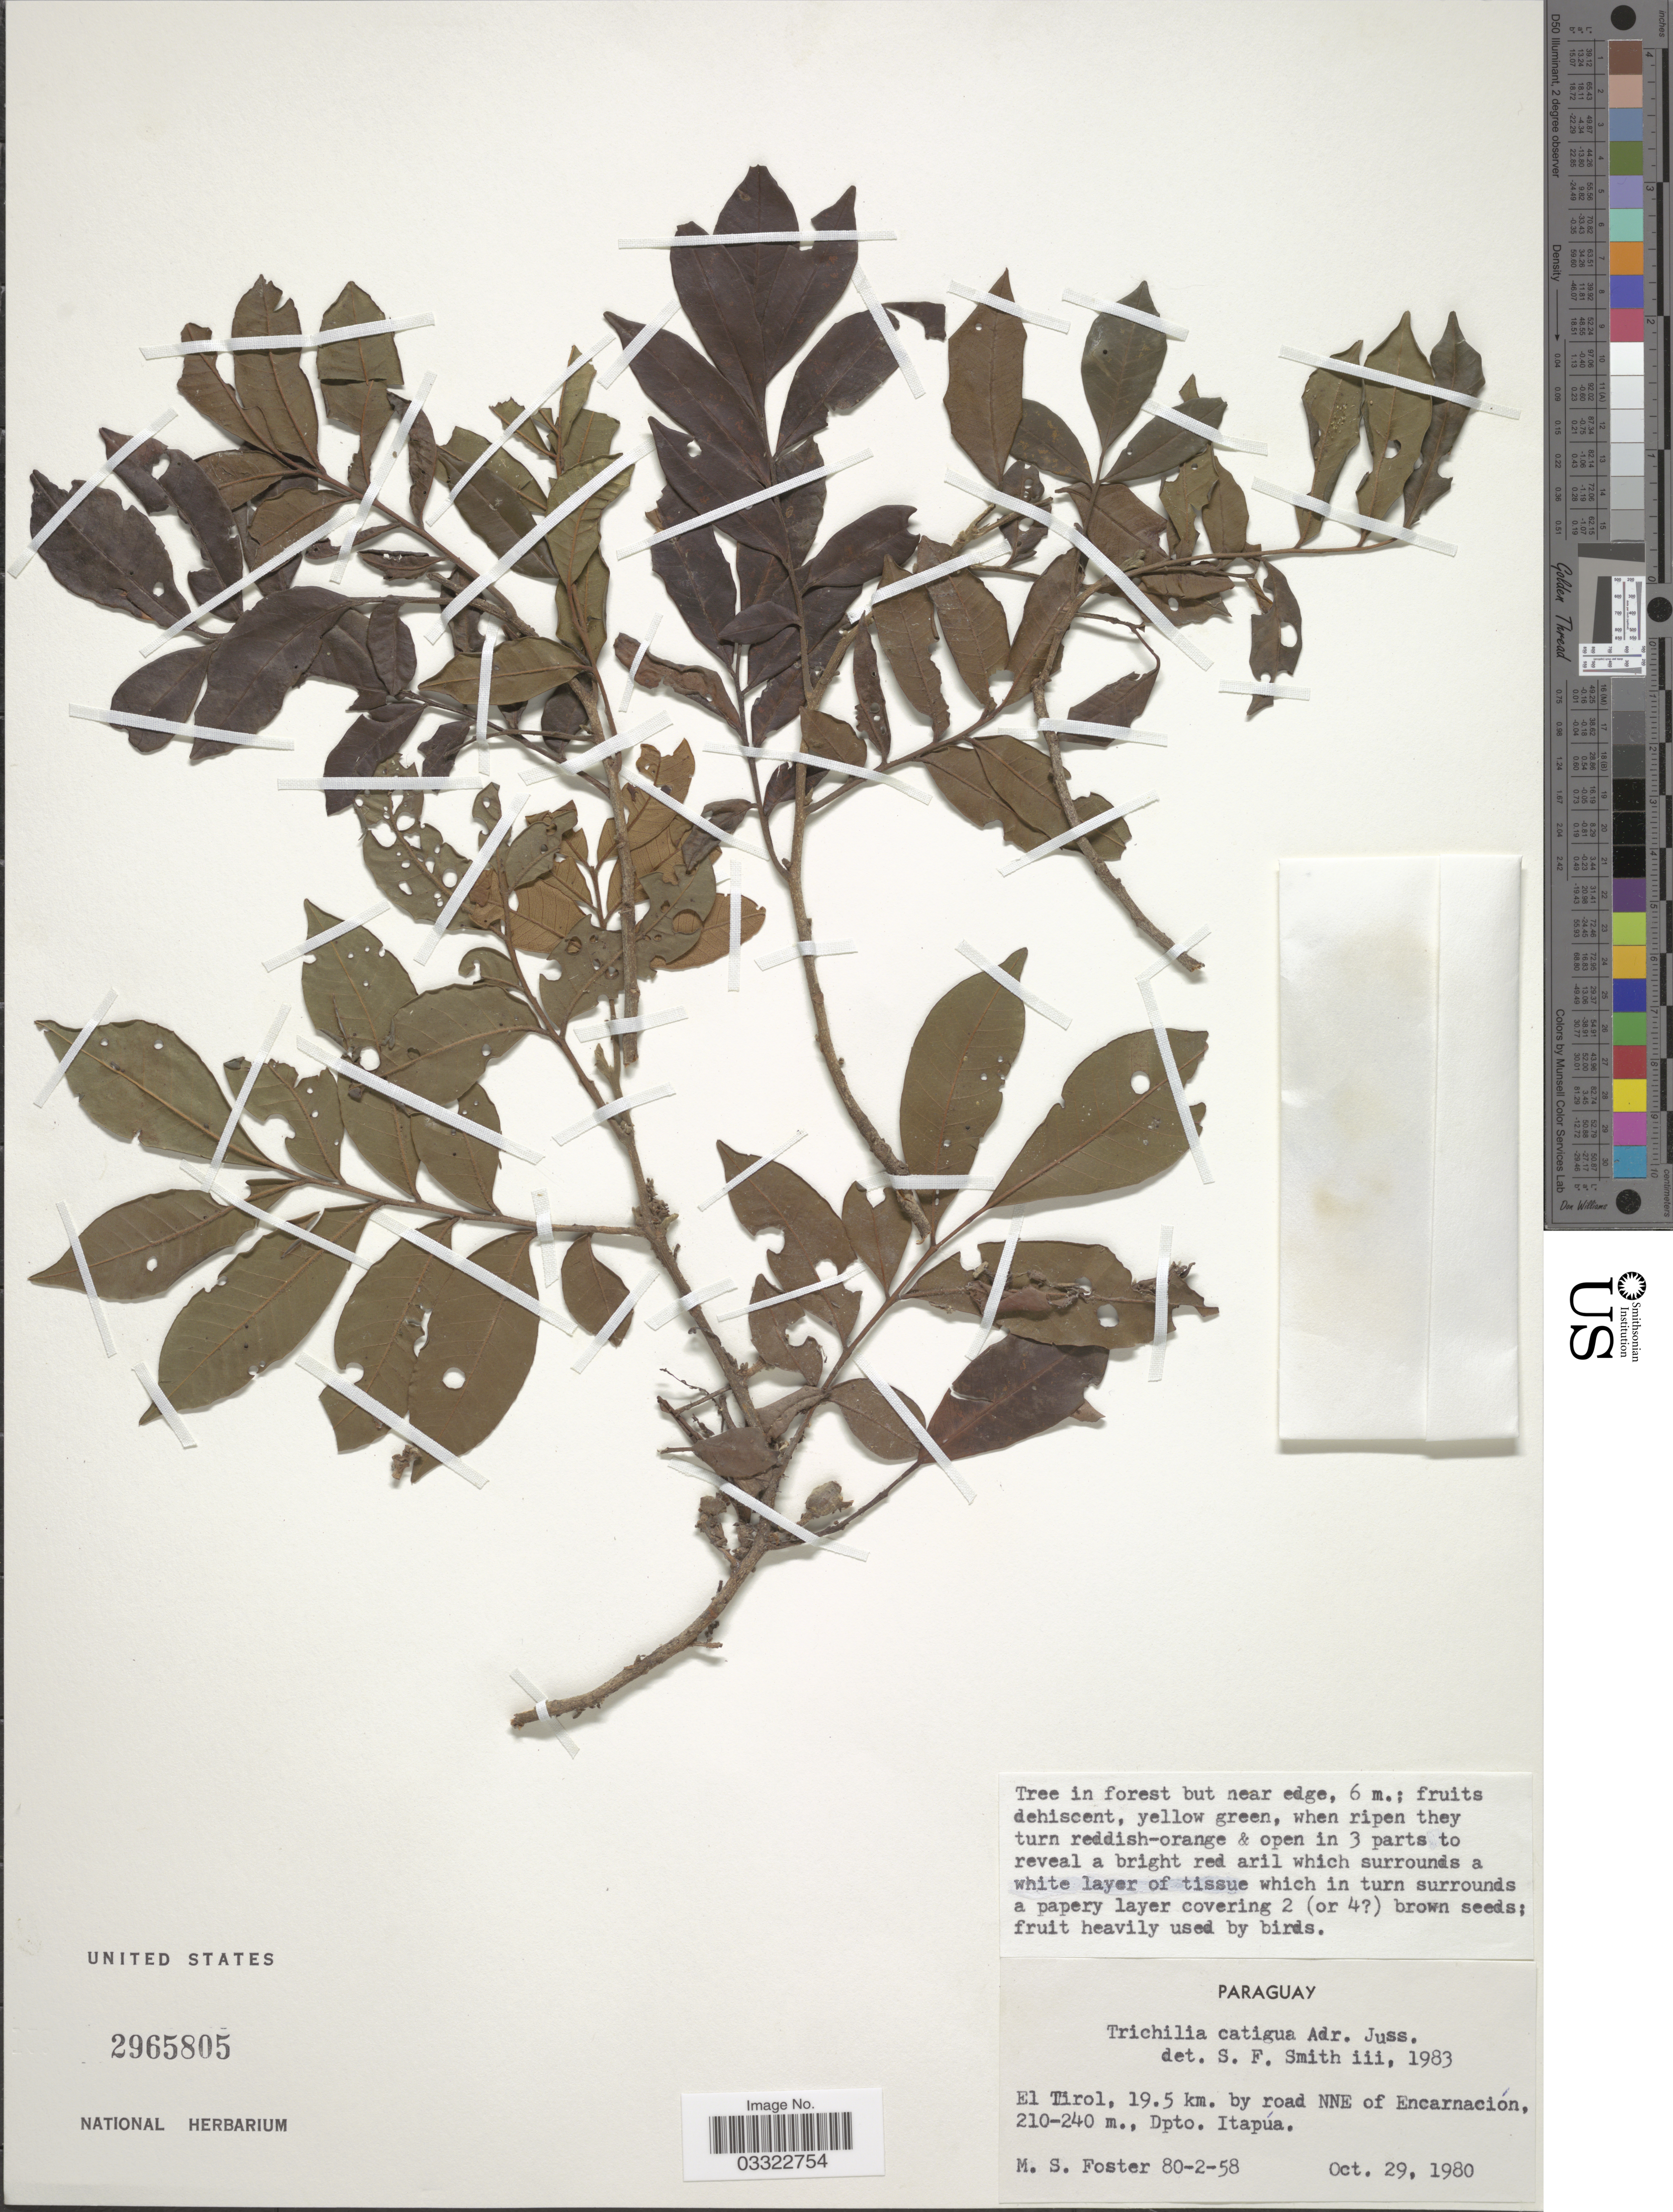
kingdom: Plantae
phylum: Tracheophyta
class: Magnoliopsida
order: Sapindales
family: Meliaceae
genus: Trichilia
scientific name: Trichilia catigua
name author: A. Juss.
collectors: M. Foster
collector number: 80-2-58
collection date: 1980-10-29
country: Paraguay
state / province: Itapua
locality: El Tirol, 19.5 km. by road NNE of Encarnación. Dpto. Itapúa.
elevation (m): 210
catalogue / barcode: US 2965805